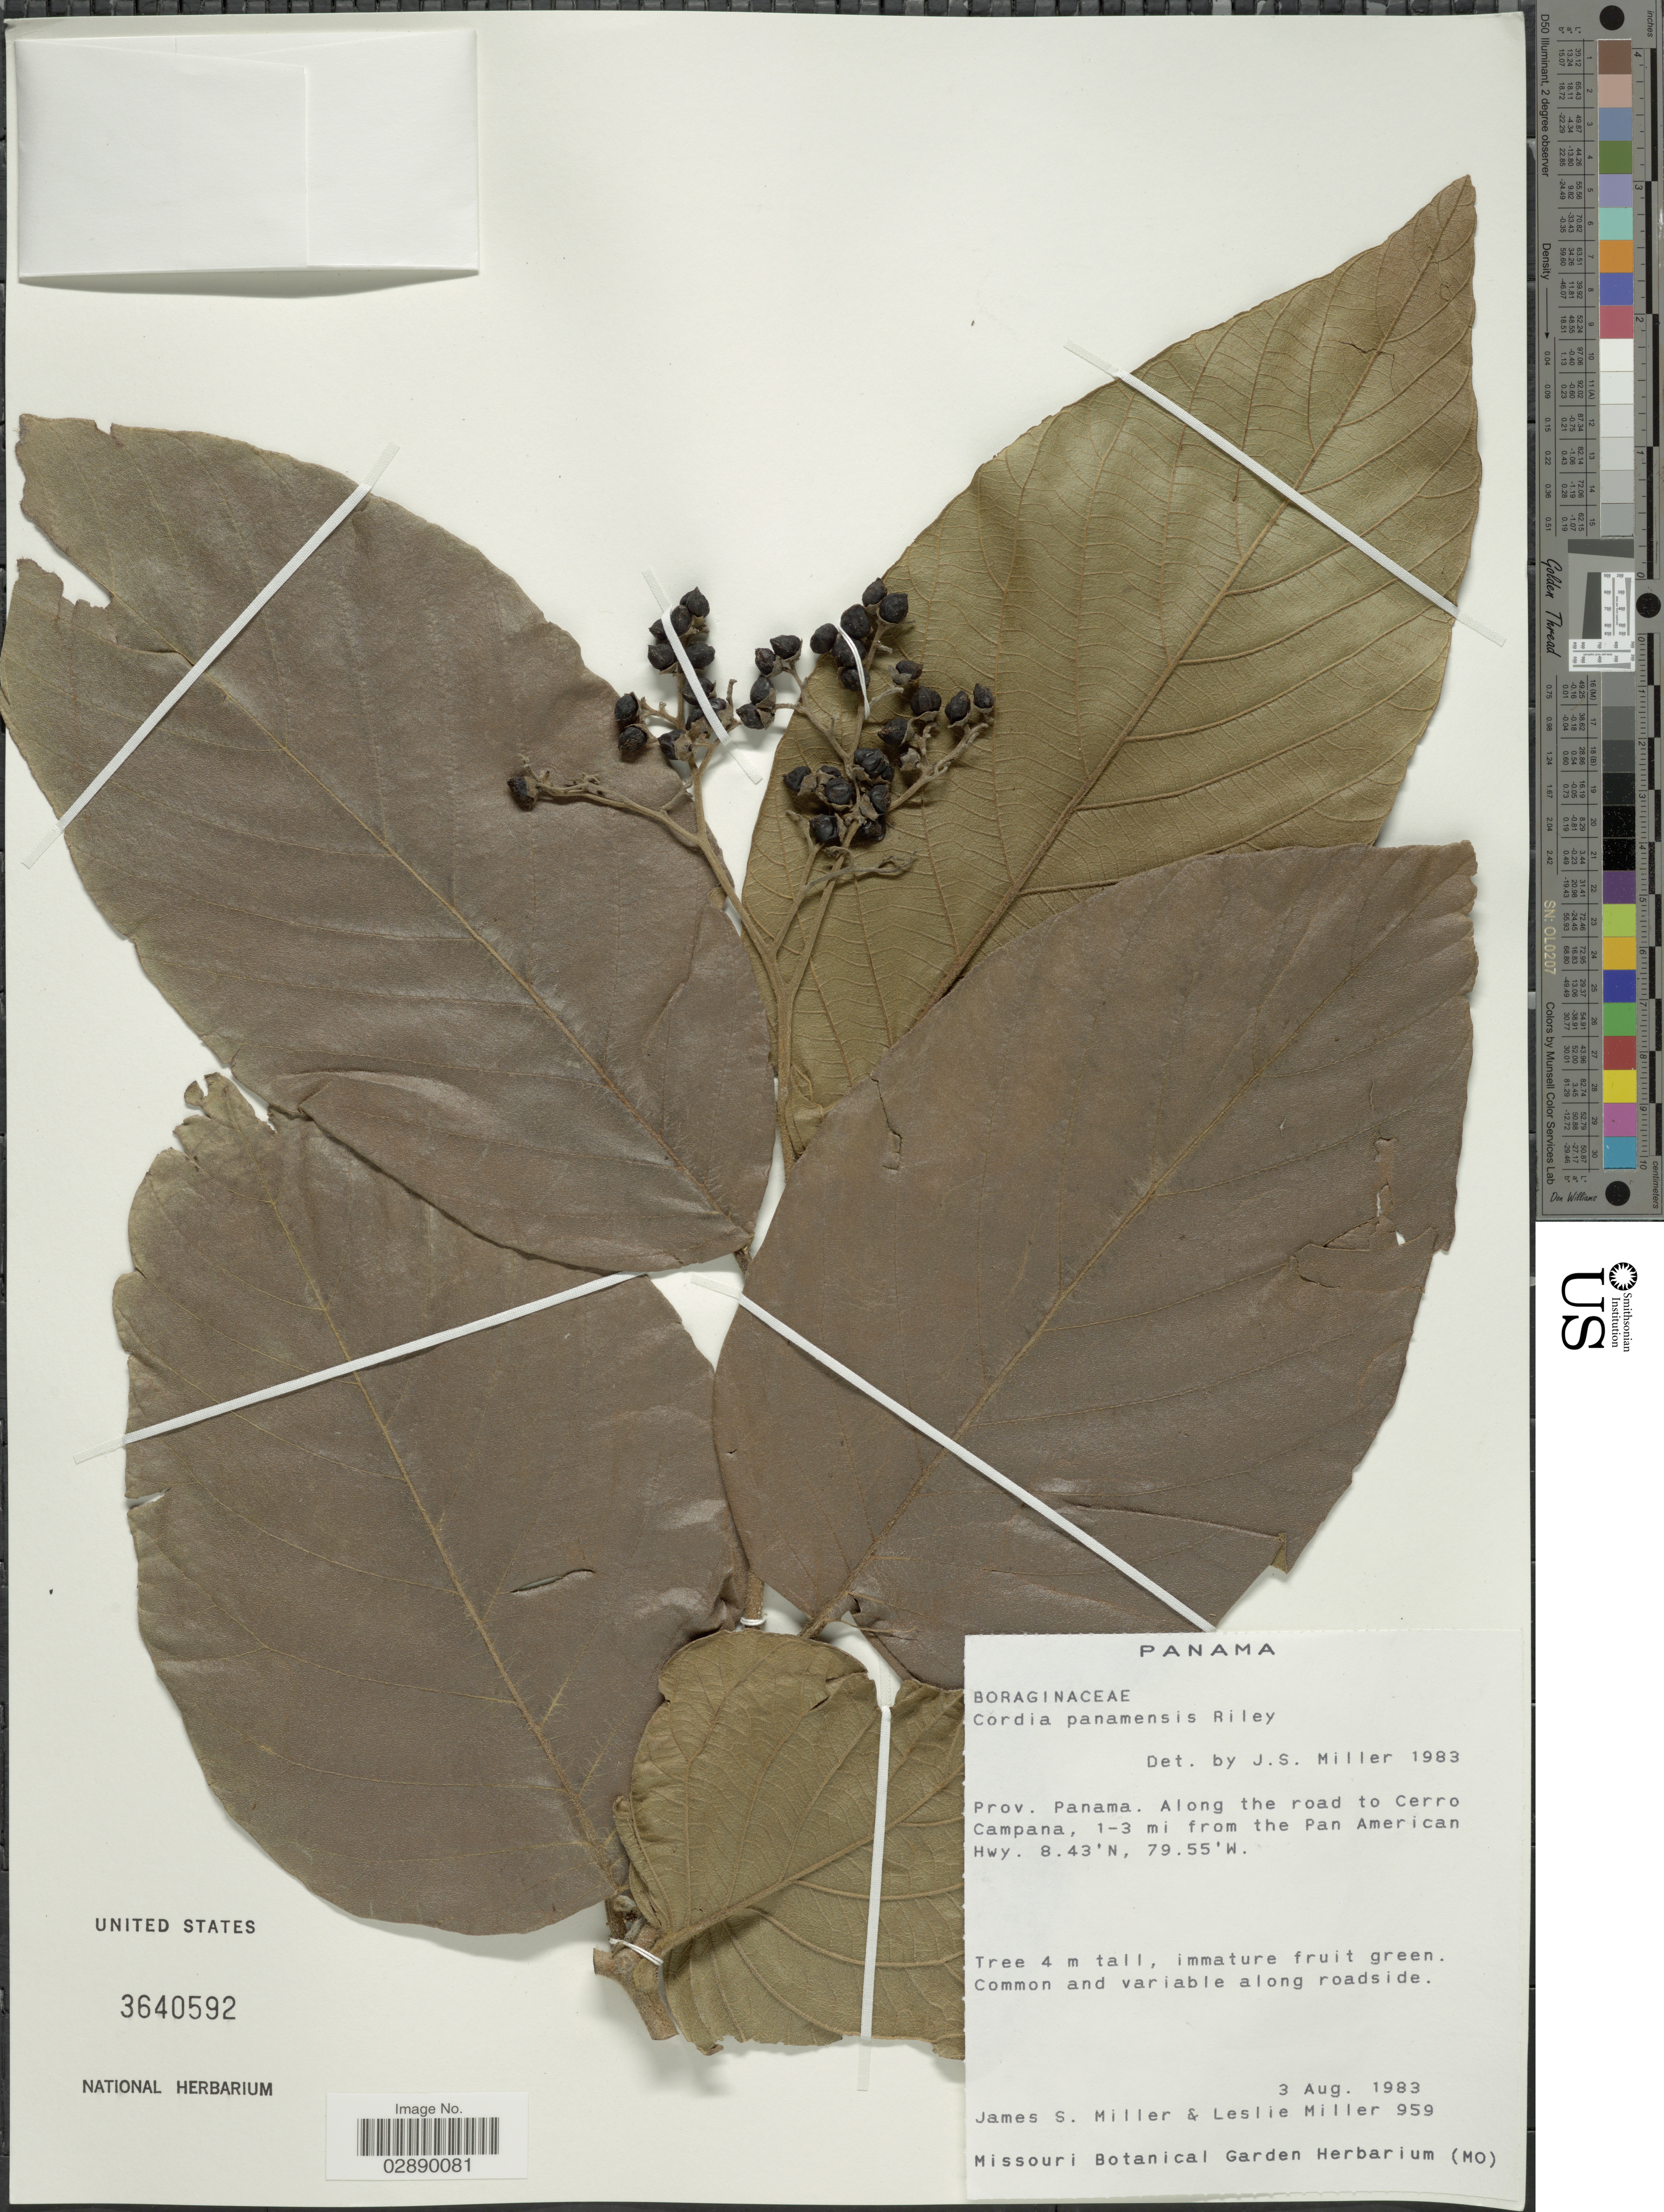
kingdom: Plantae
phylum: Tracheophyta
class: Magnoliopsida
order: Boraginales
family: Cordiaceae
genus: Cordia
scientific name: Cordia panamensis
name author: L. Riley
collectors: J. S. Miller & L. A. Miller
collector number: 959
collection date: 1983-08-03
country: Panama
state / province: Panamá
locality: Prov. Panama. Along the road to Cerro Campana, 1-3 mi from the Pan American Hwy.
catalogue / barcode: US 3640592